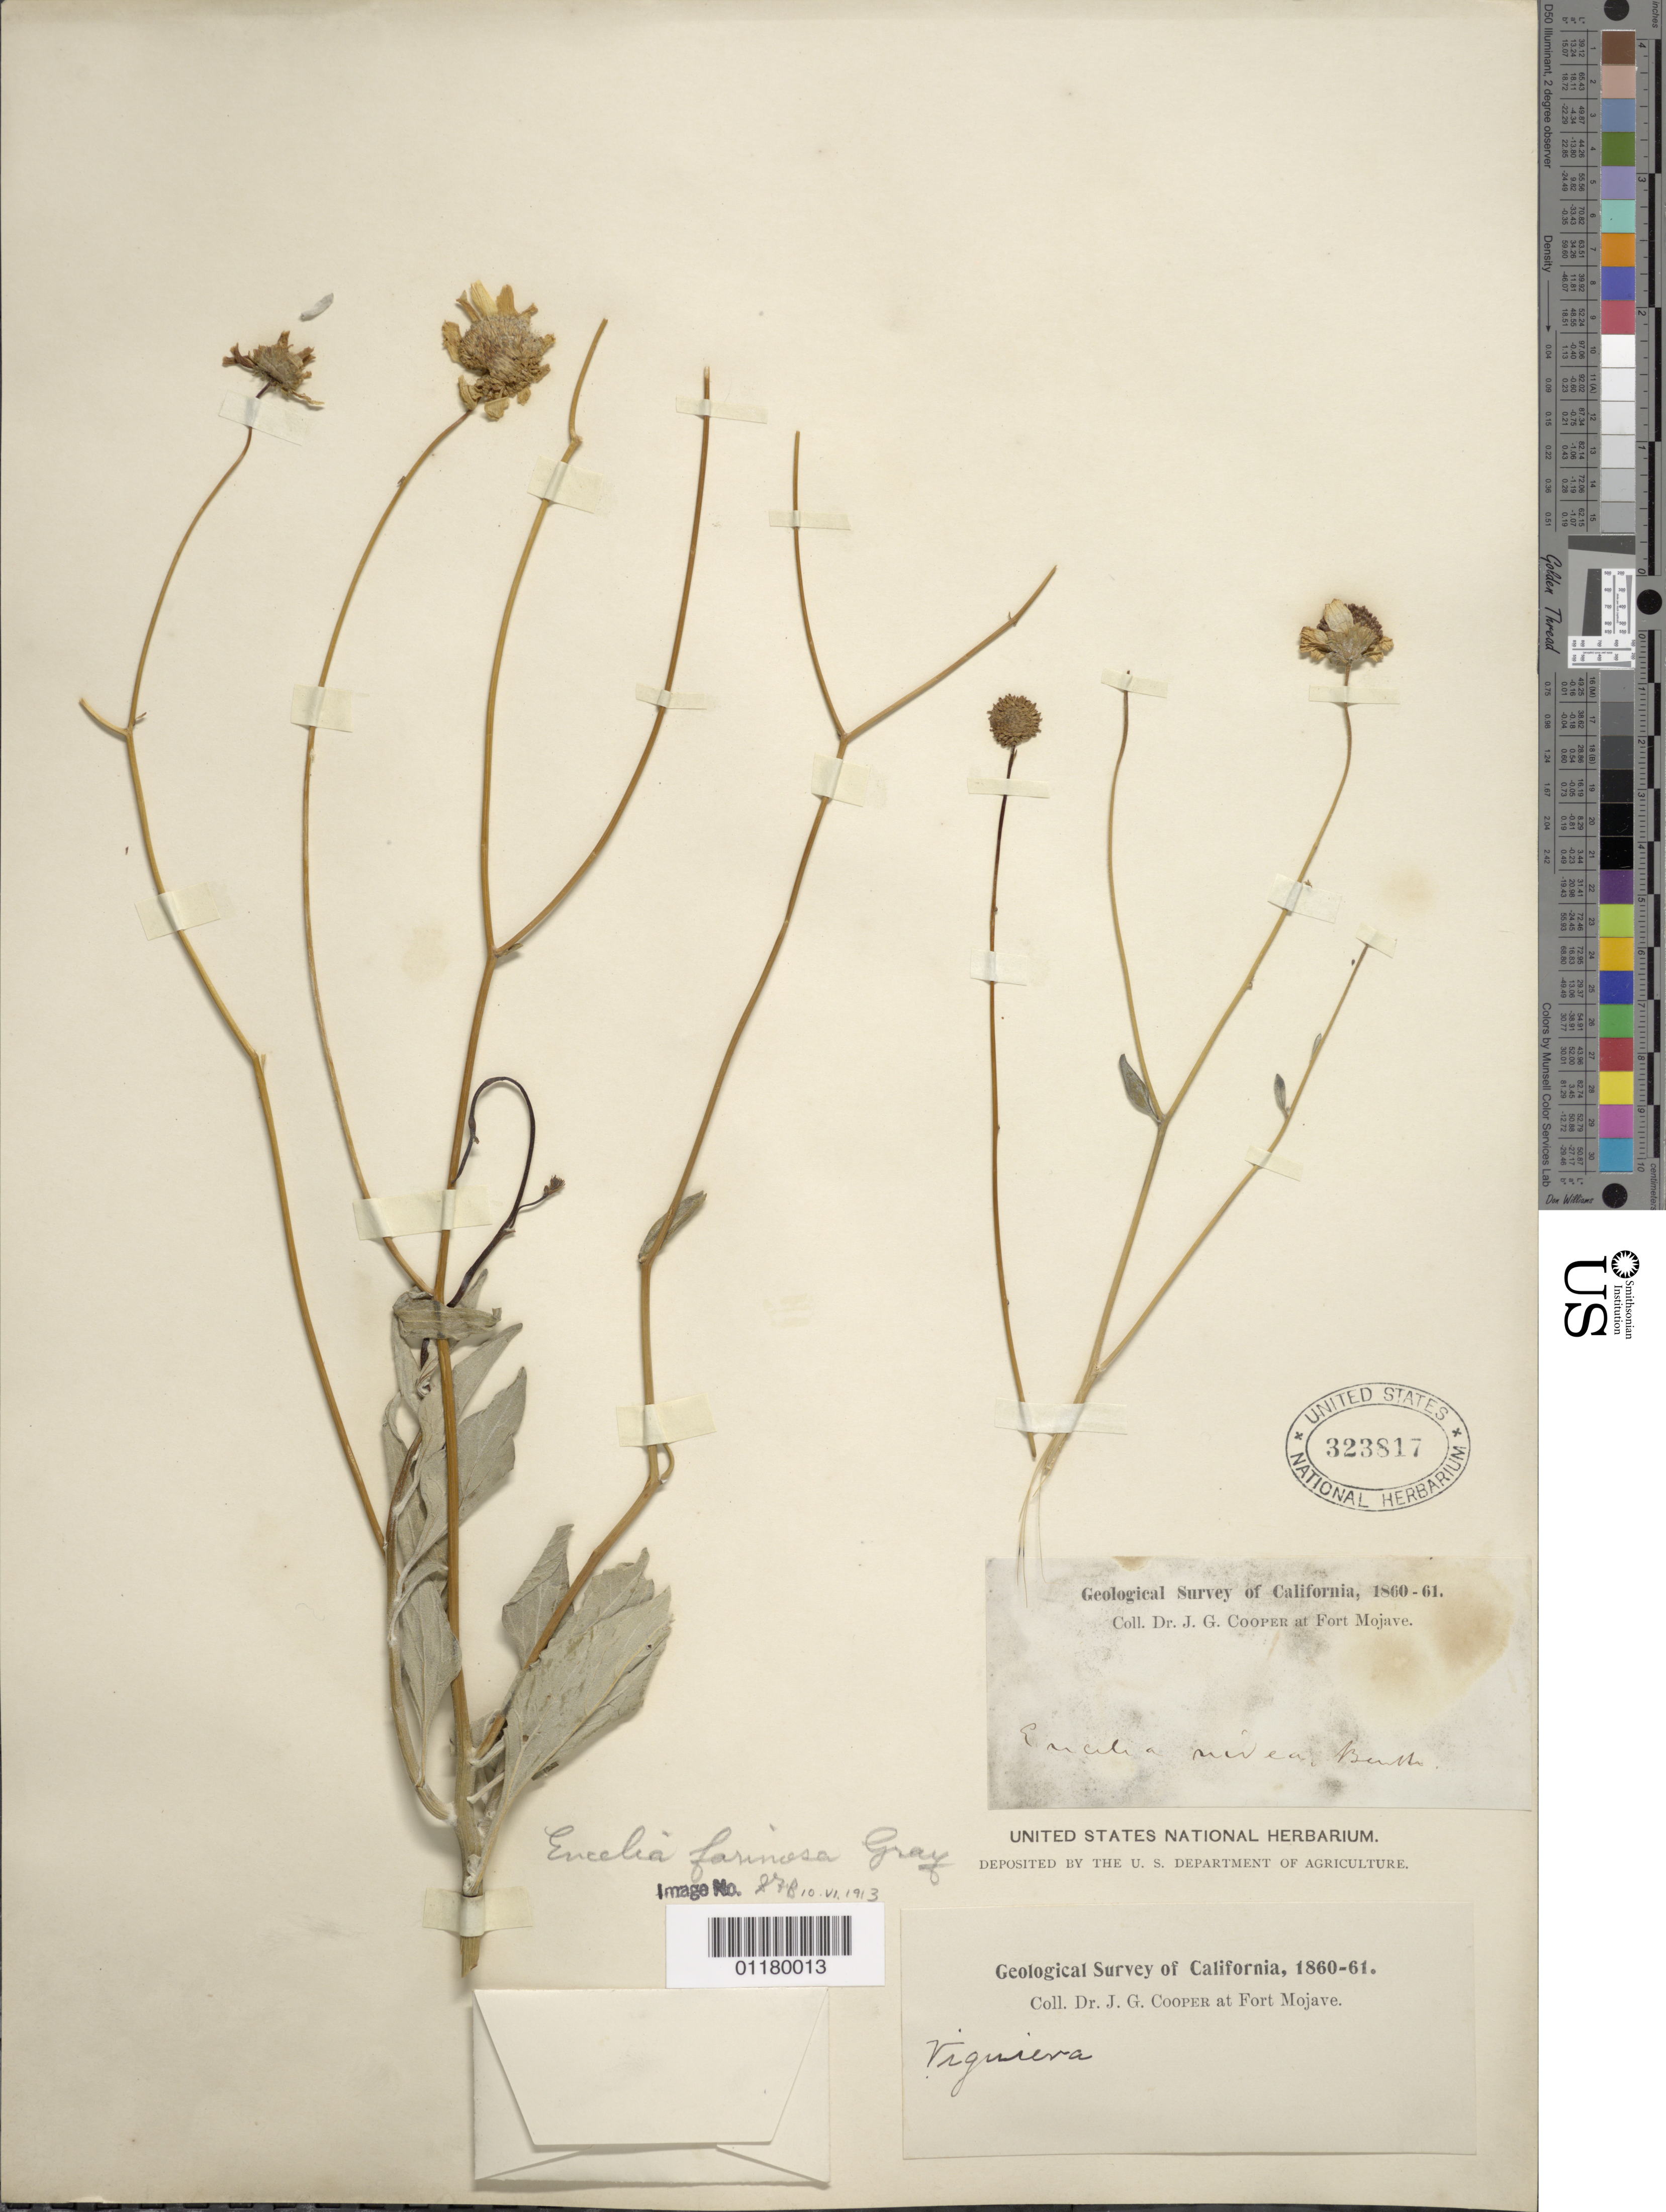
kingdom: Plantae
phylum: Tracheophyta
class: Magnoliopsida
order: Asterales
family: Asteraceae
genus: Encelia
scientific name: Encelia farinosa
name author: A. Gray ex Torr. in Emory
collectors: J. G. Cooper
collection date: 1860/1861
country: United States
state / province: California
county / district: San Bernardino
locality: Fort Mojave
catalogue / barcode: US 323817